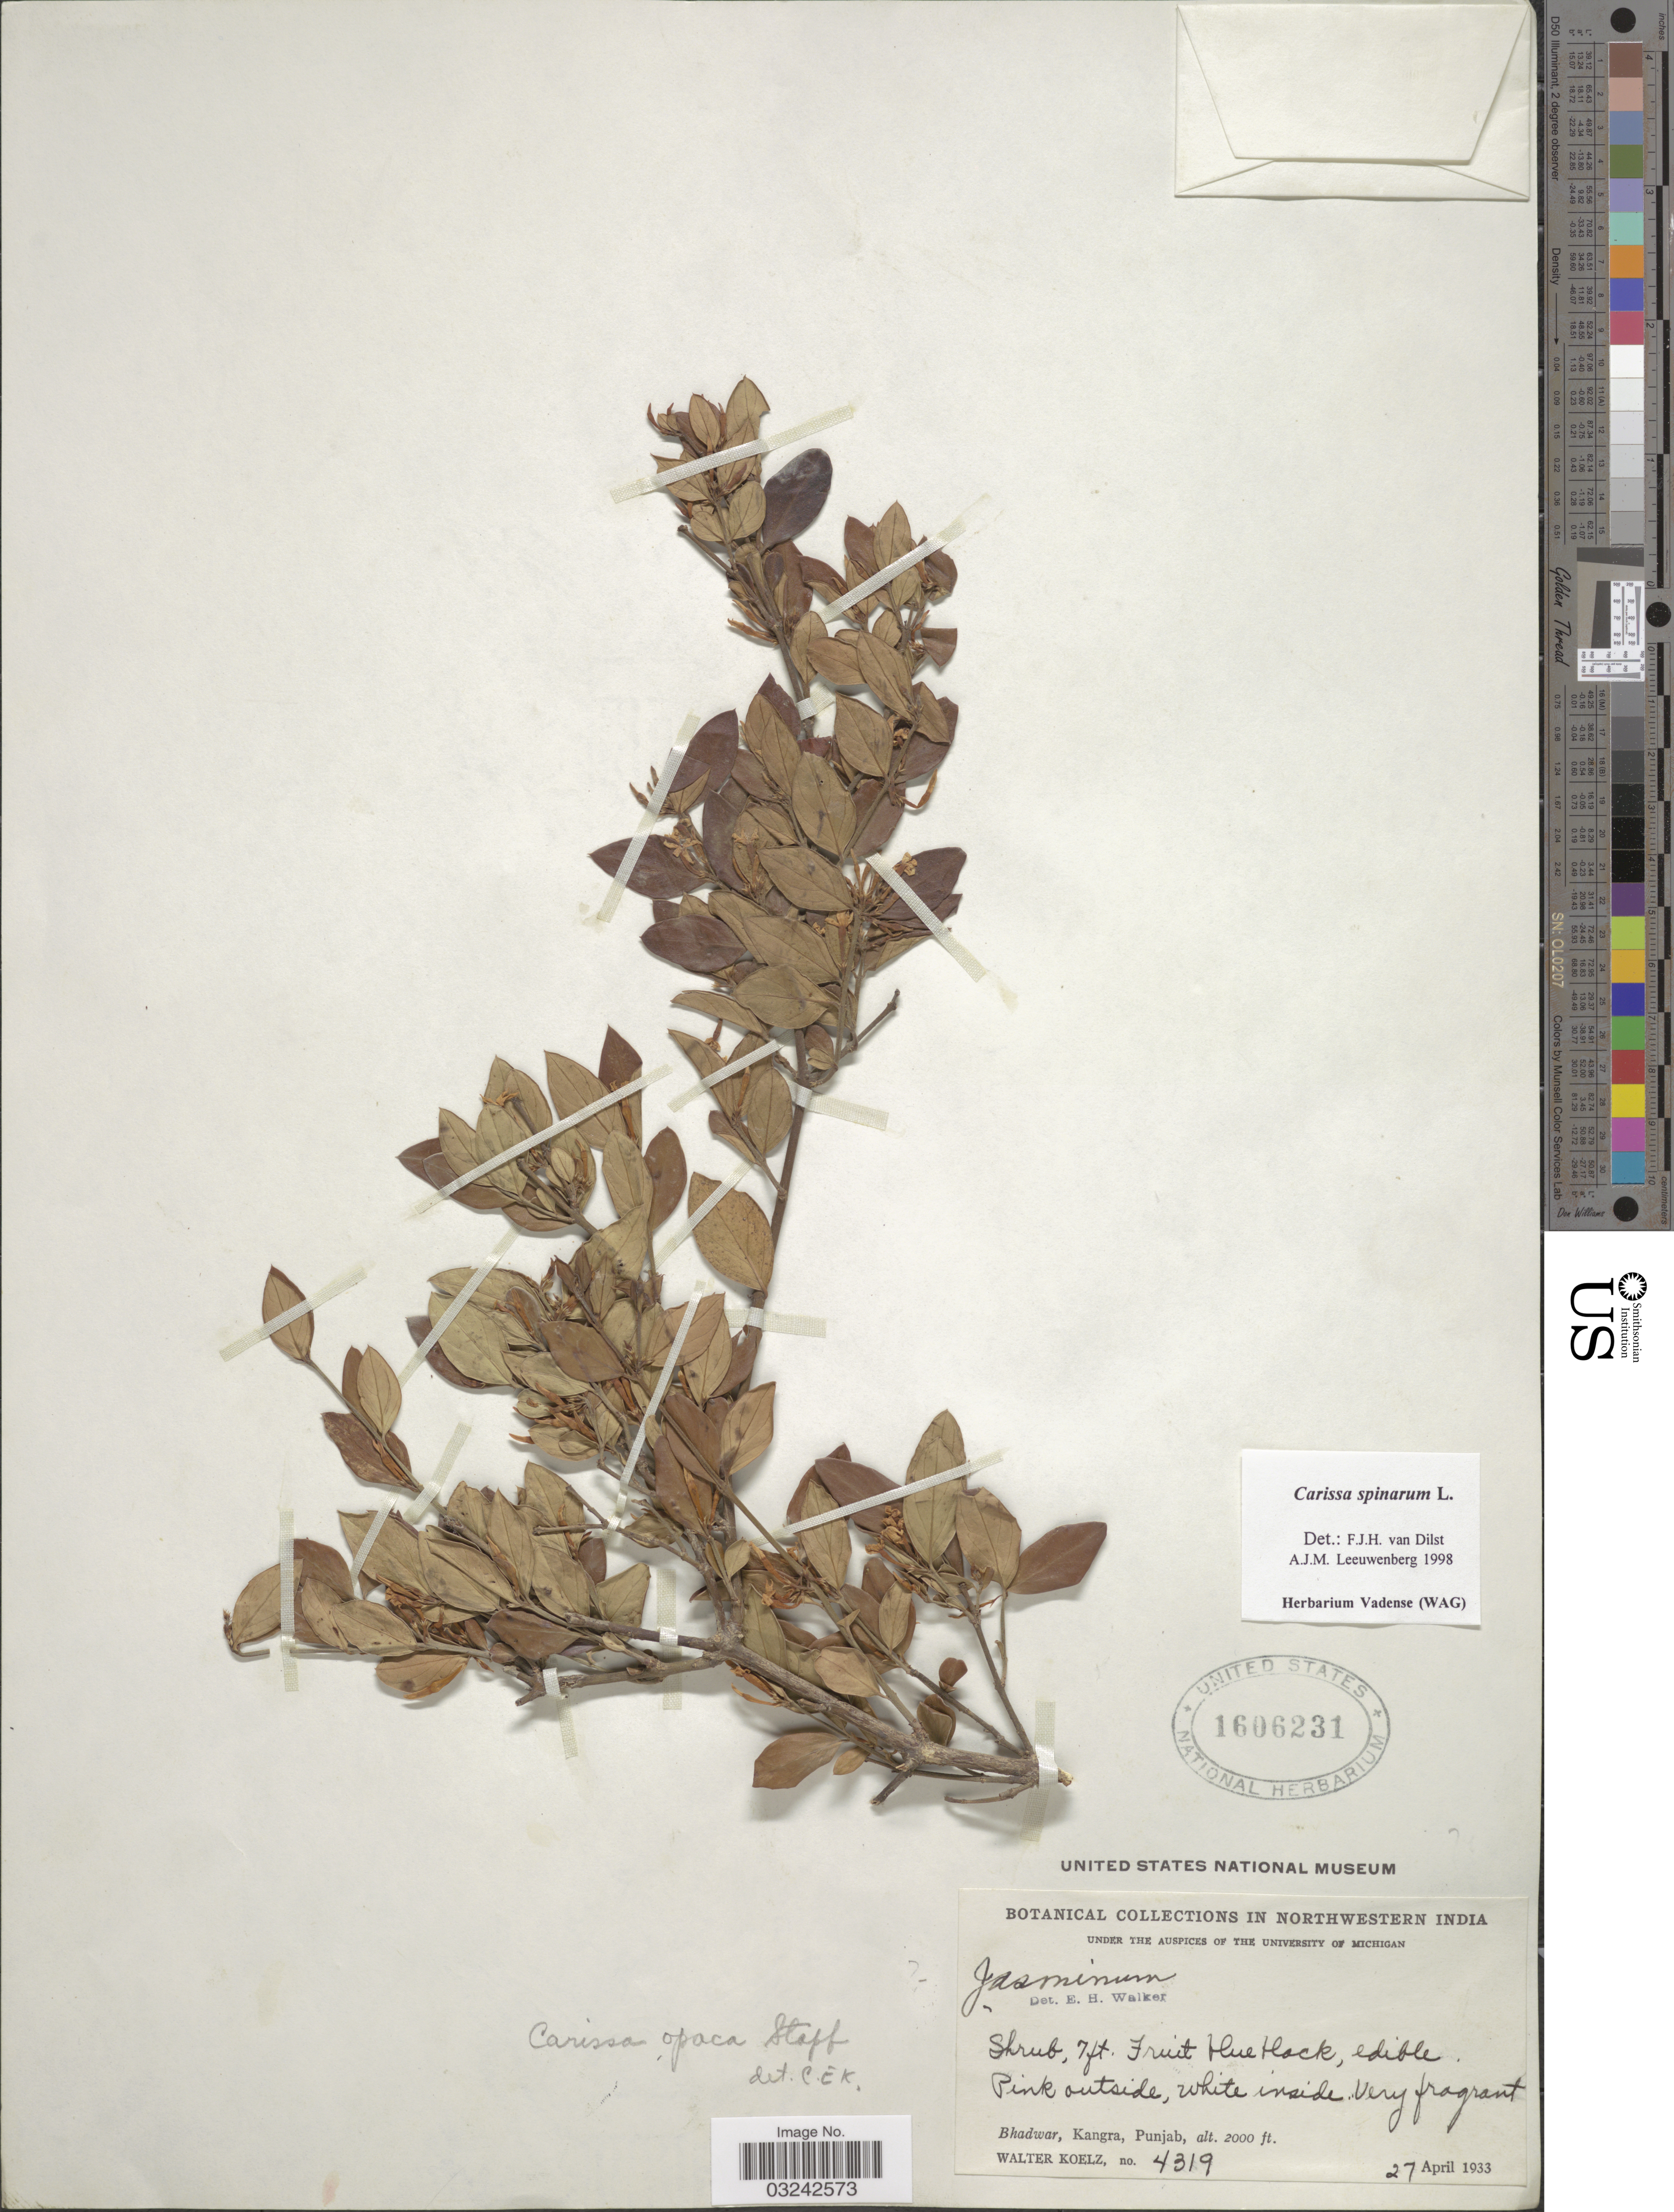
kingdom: Plantae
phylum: Tracheophyta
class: Magnoliopsida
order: Gentianales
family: Apocynaceae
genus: Carissa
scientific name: Carissa spinarum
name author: L.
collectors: W. N. Koelz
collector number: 4319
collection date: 1933-04-27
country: India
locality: Northwestern India. Bhadwar, Kangra.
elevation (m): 610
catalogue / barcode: US 1606231